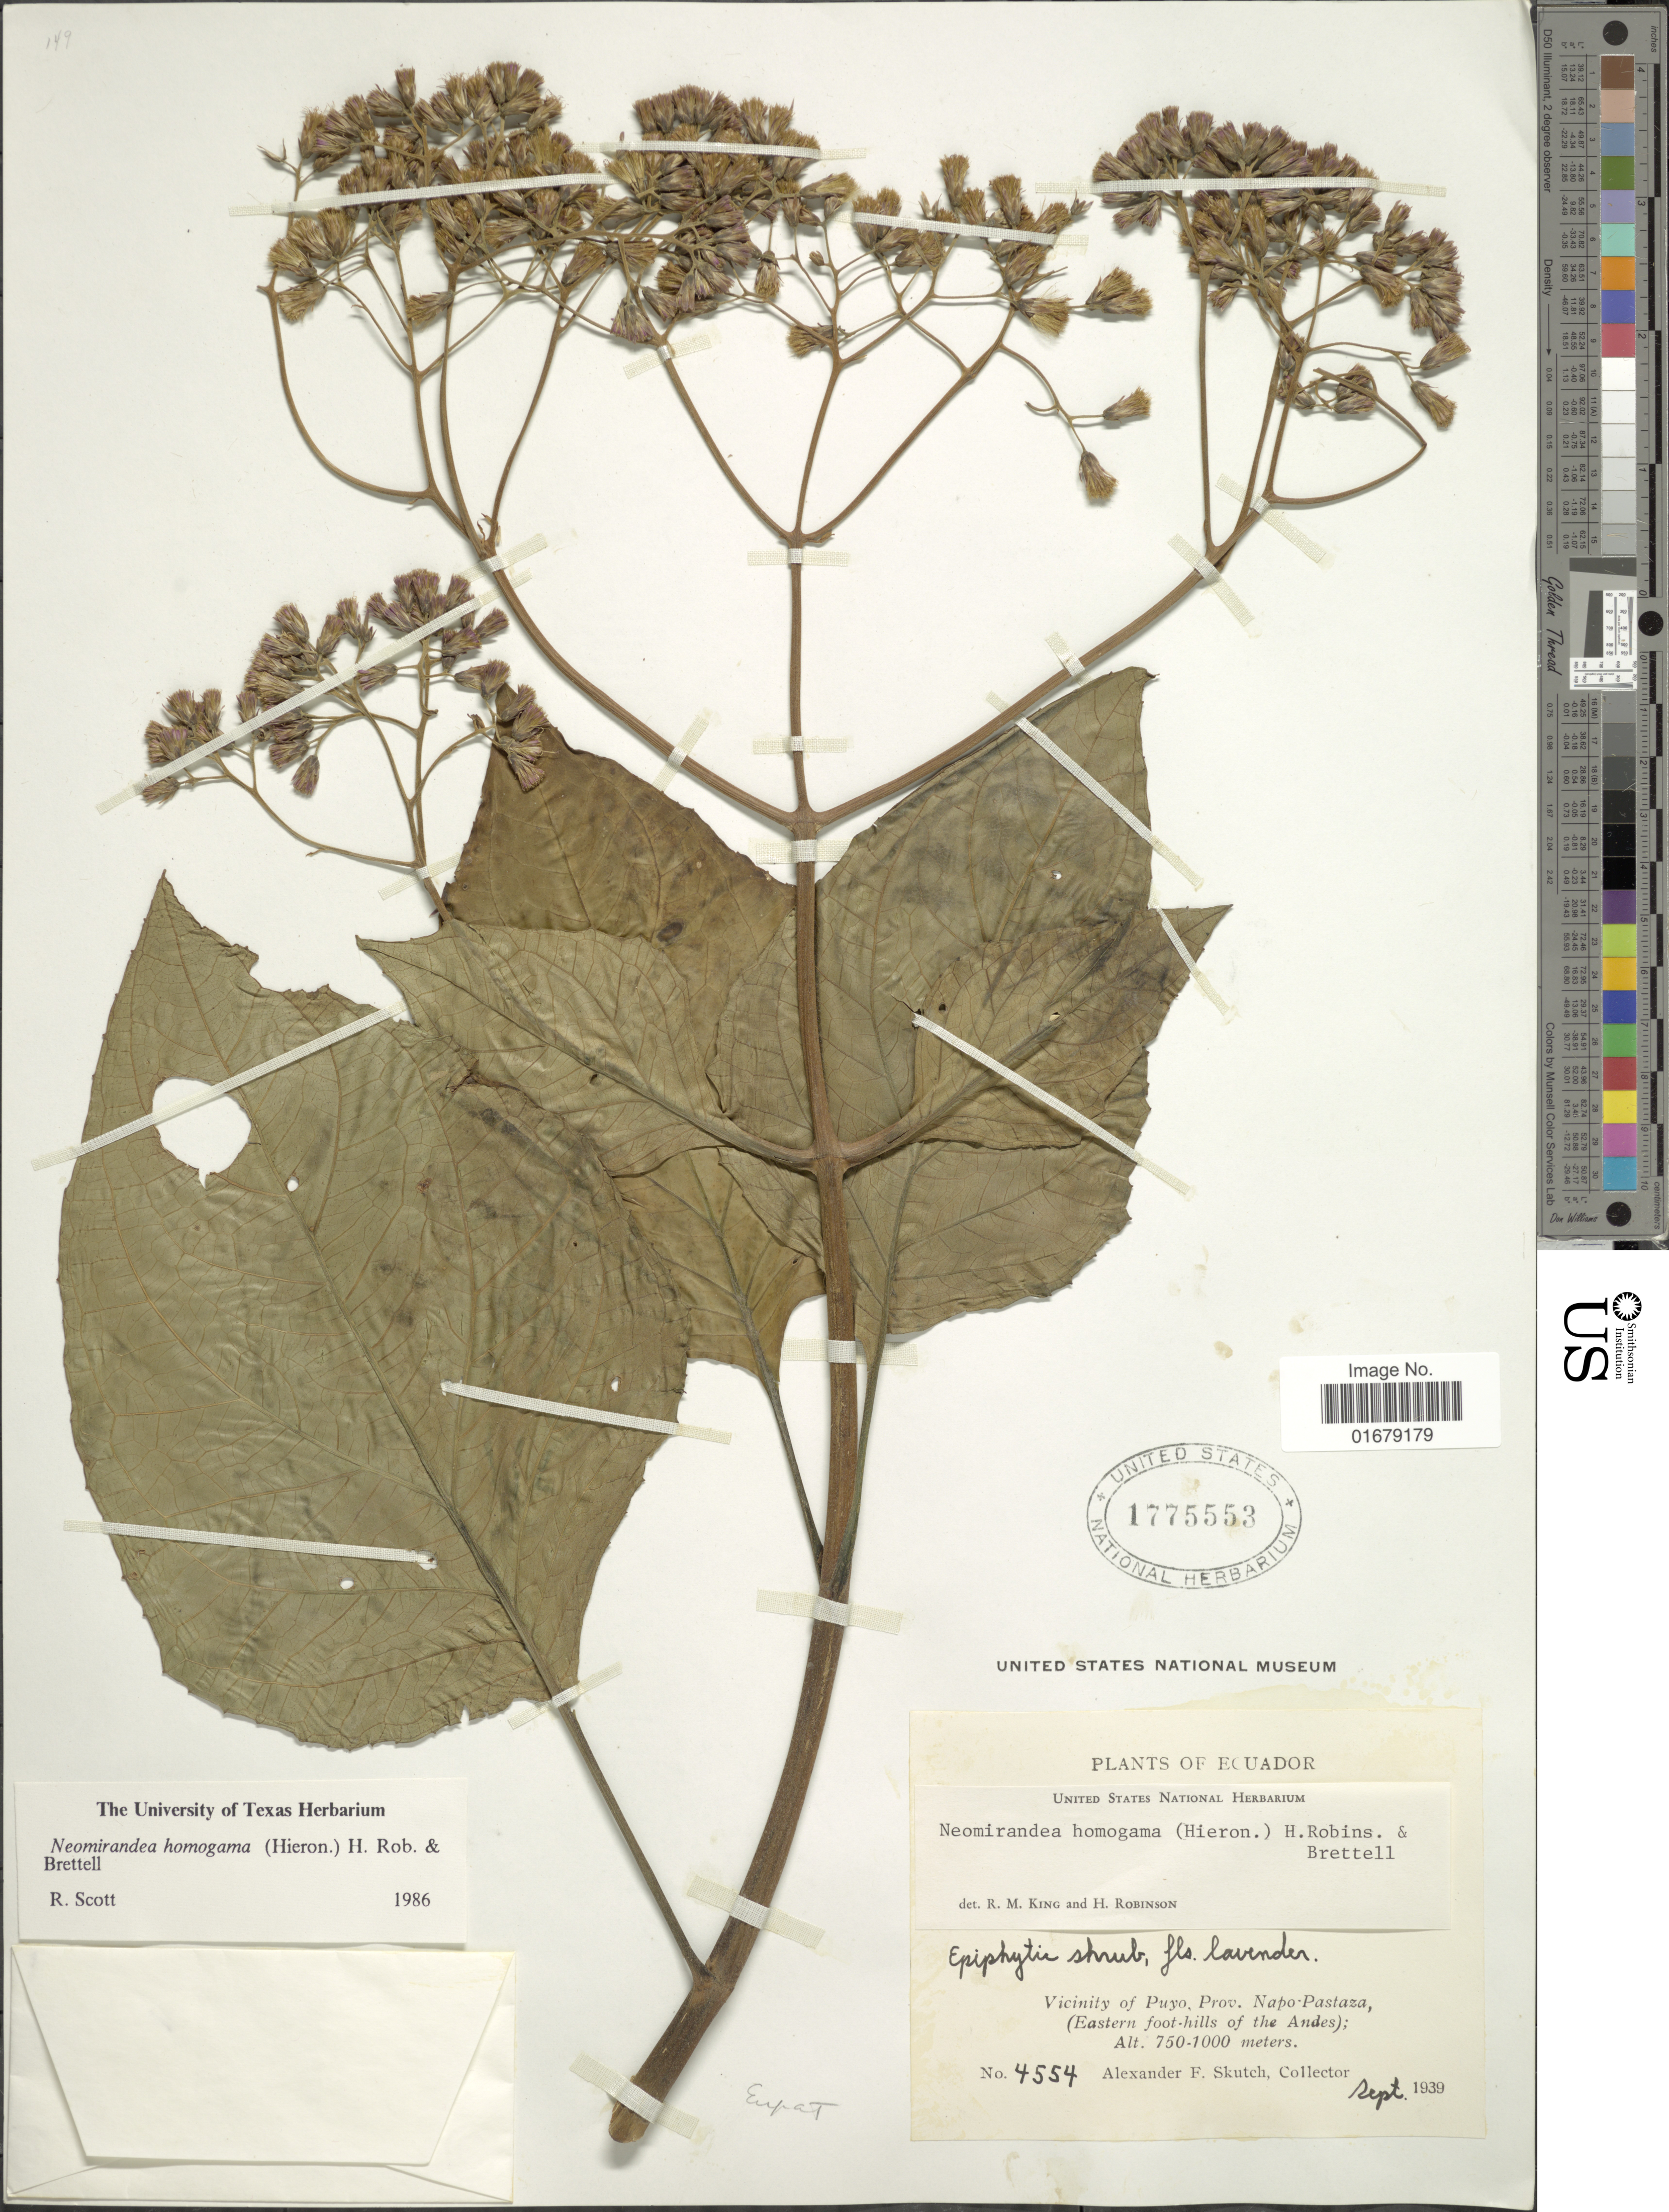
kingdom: Plantae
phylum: Tracheophyta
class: Magnoliopsida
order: Asterales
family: Asteraceae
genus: Kaunia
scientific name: Kaunia longipetiolata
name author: (Sch. Bip. ex Rusby) R.M. King & H. Rob.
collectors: A. F. Skutch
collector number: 4554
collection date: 1939-09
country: Ecuador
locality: Vicinity of Puyo, Prov. Napo-Pastaza, (Eastern foot-hills of the Andes)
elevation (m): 750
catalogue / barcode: US 1775553